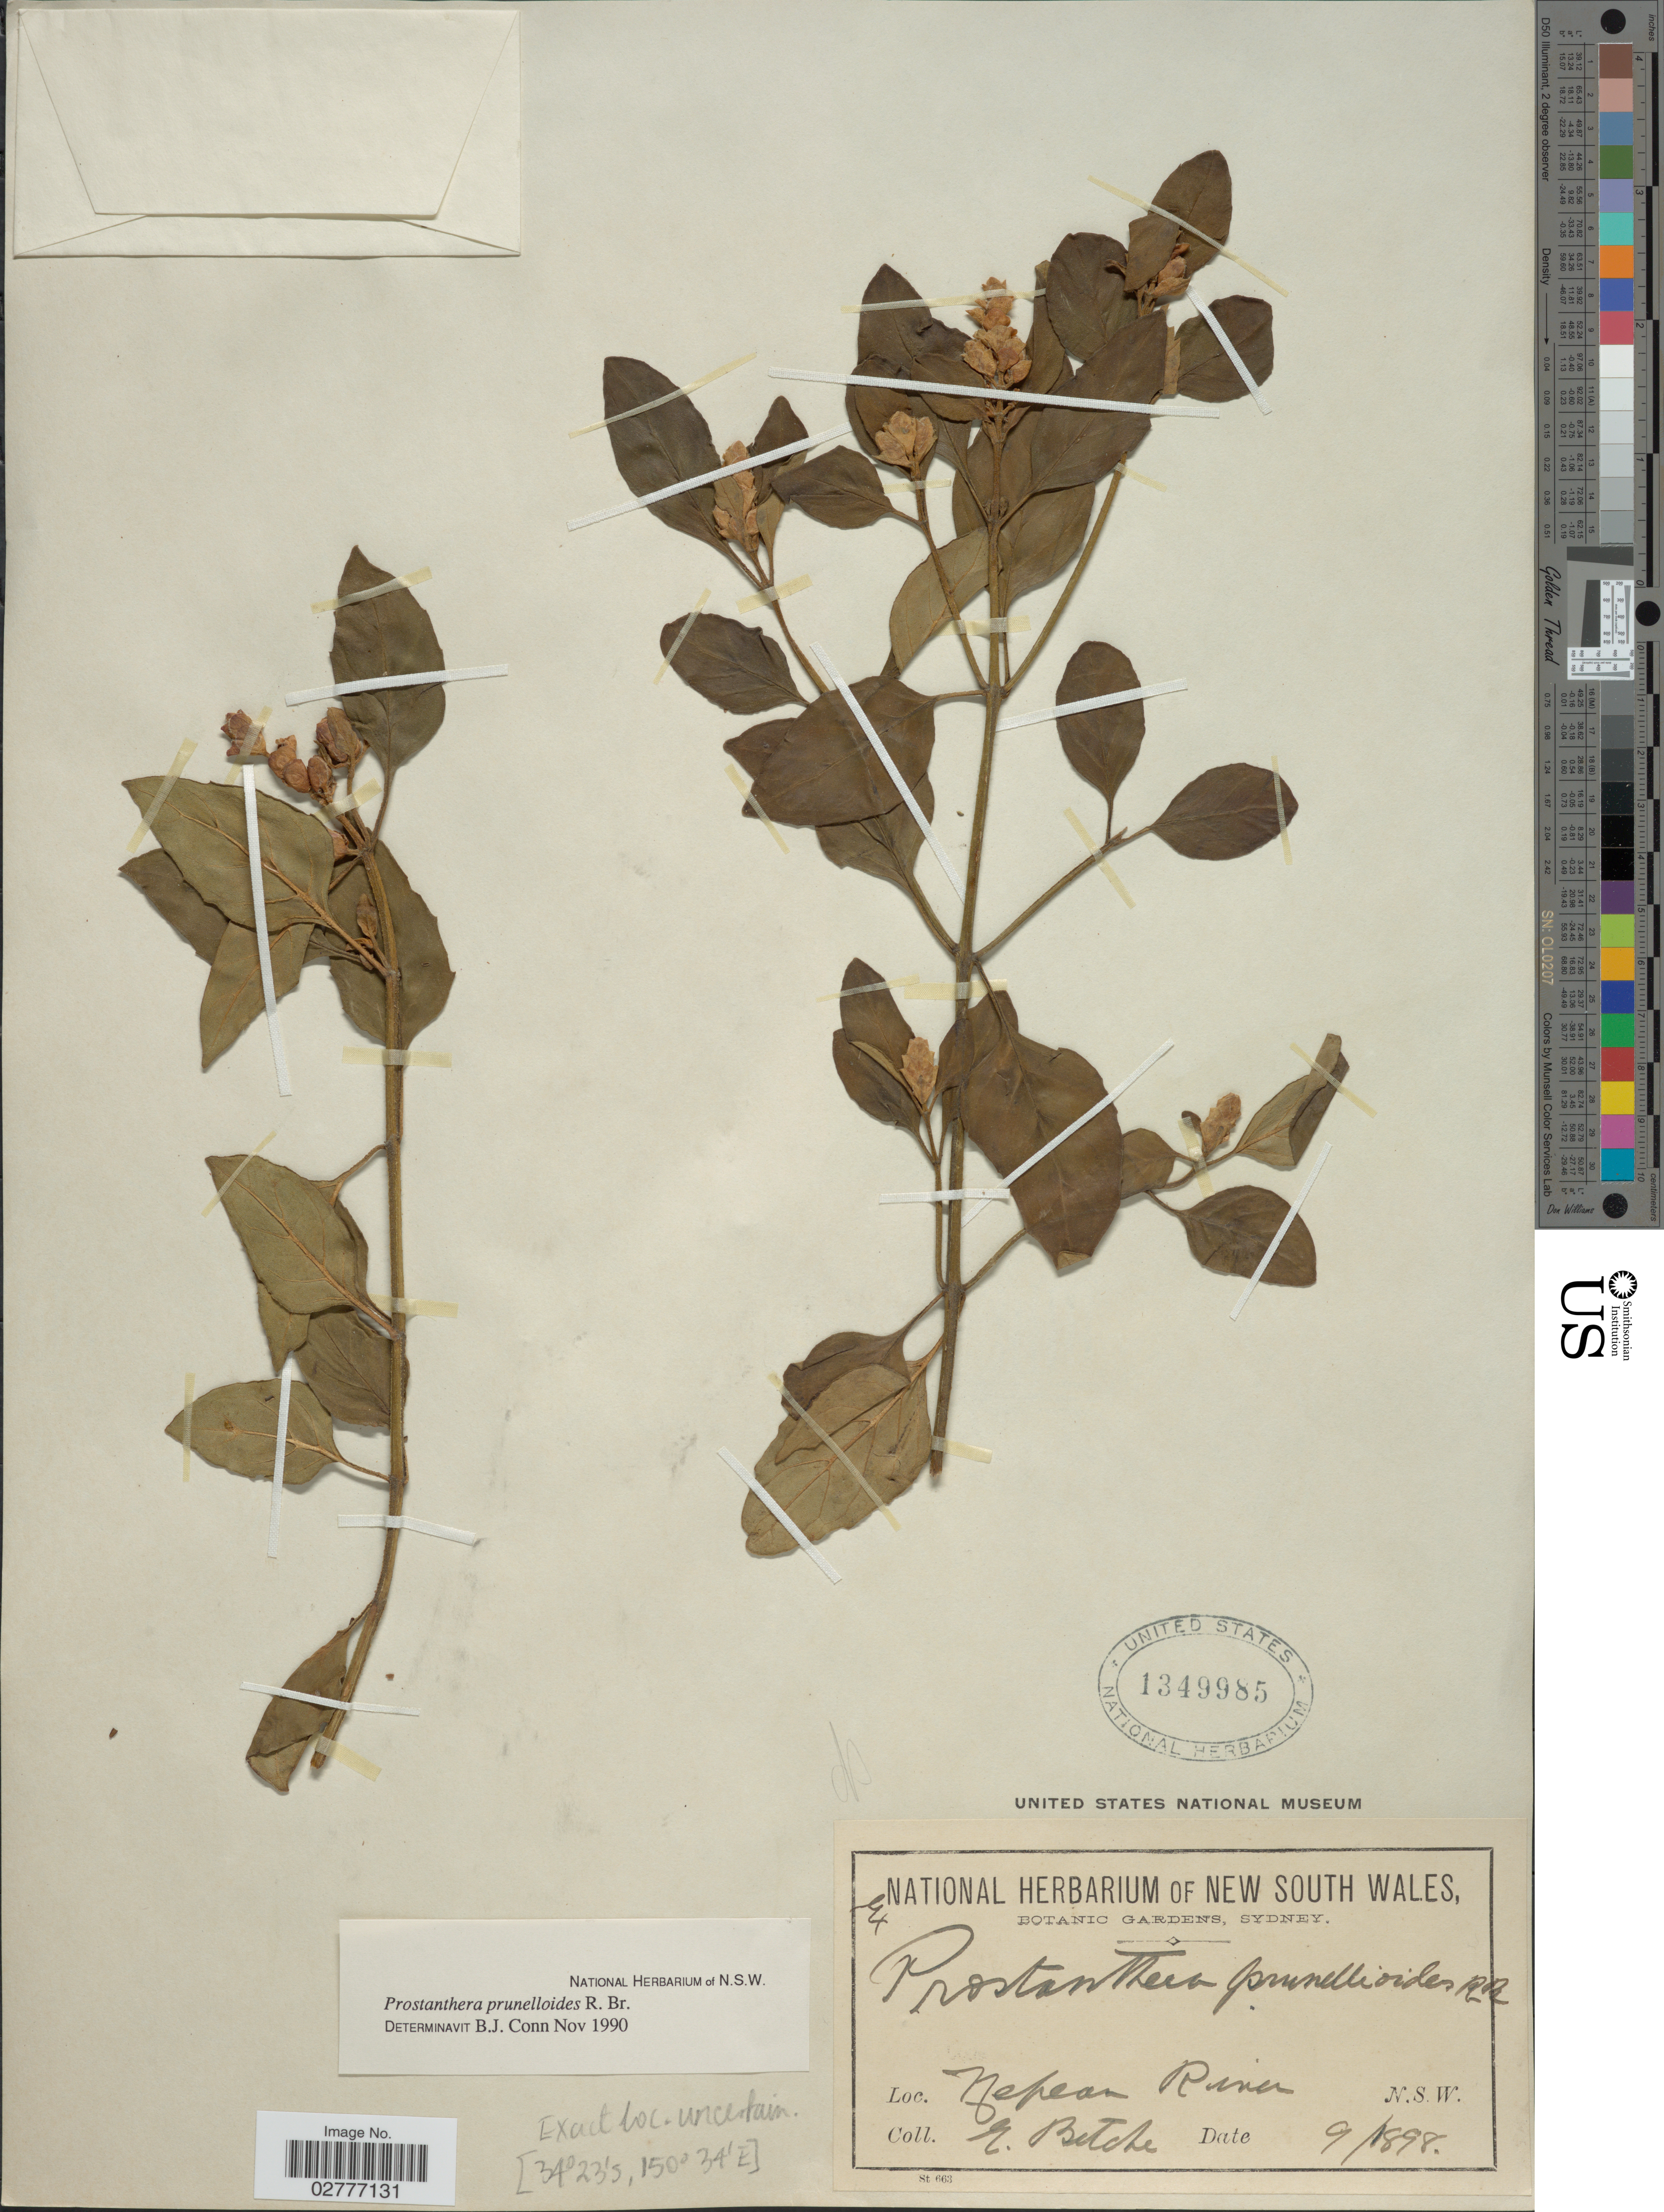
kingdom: Plantae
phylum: Tracheophyta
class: Magnoliopsida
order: Lamiales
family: Lamiaceae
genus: Prostanthera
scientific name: Prostanthera prunelloides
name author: R. Br.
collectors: E. Betche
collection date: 1898-09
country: Australia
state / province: New South Wales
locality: Nepean River. N.S.W.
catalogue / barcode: US 1349985